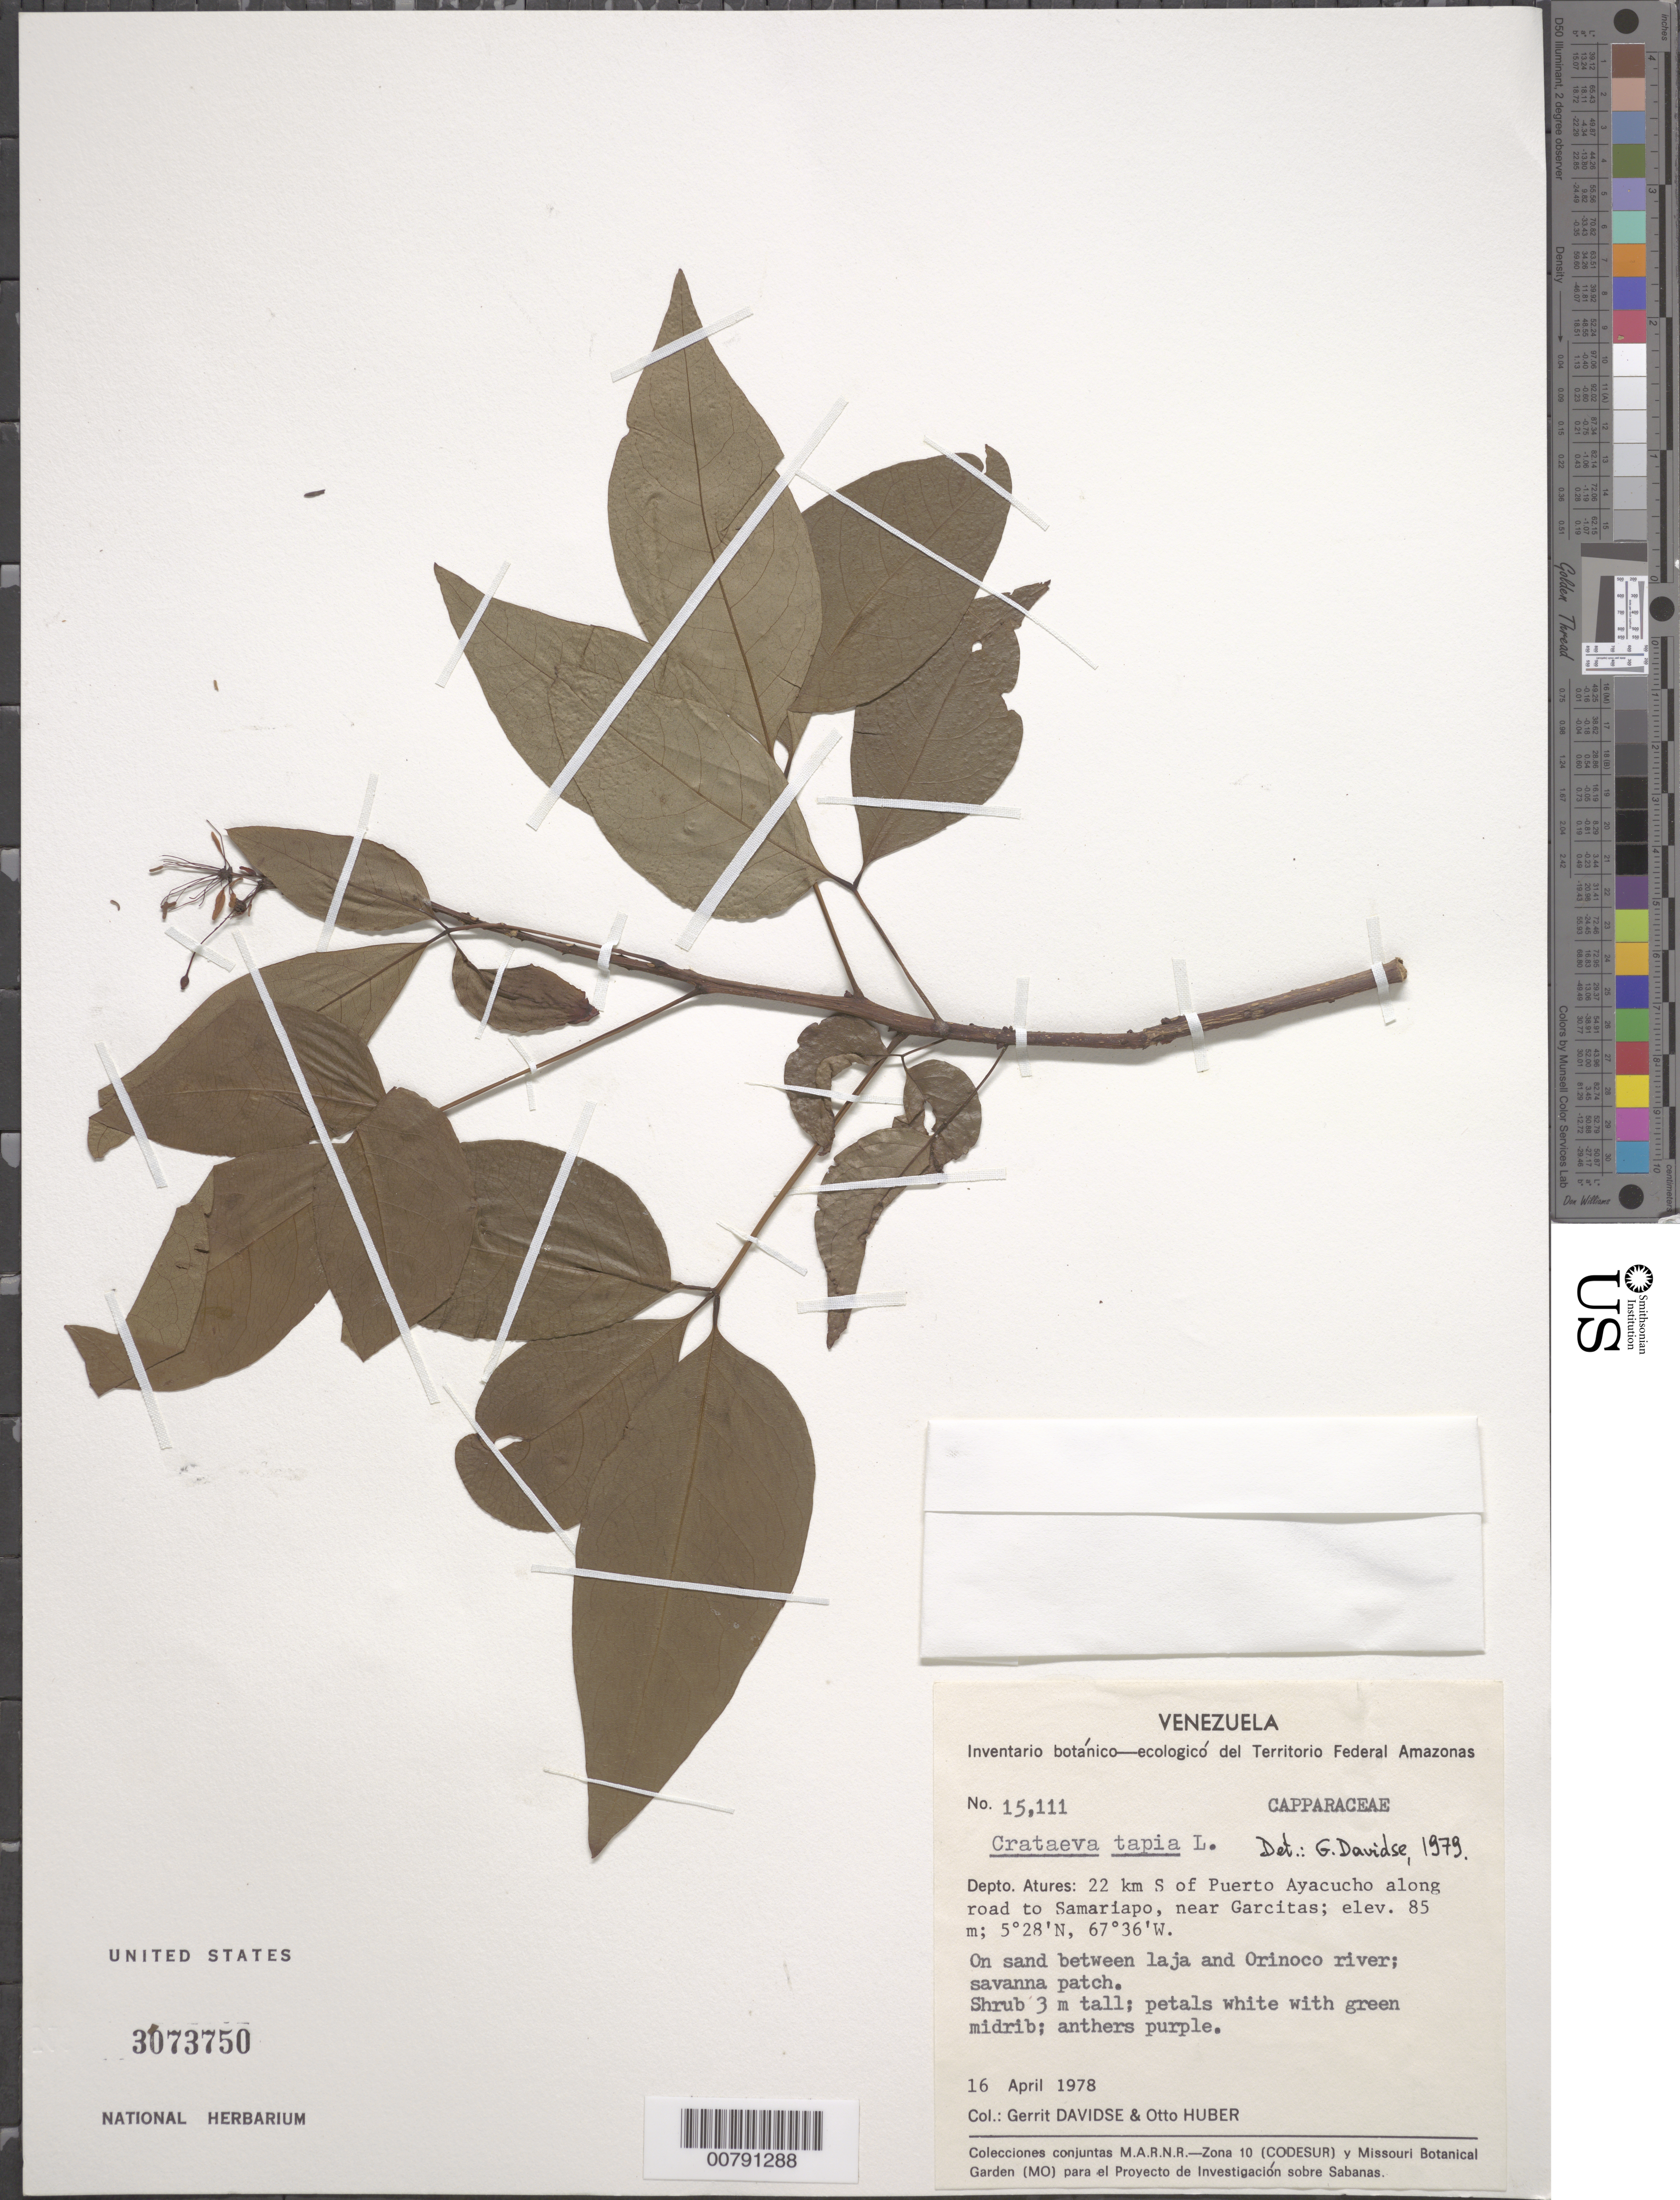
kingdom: Plantae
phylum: Tracheophyta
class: Magnoliopsida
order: Brassicales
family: Capparaceae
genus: Crateva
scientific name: Crateva tapia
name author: L.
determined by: Davidse, Gerrit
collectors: G. Davidse & O. Huber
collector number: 15111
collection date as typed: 16-Apr-78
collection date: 1978-04-16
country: Venezuela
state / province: Amazonas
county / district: Atures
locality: Puerto Ayacucho, 22 km S of along road to Samariapo, near Garcitas, Río Orinoco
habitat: Sand between laja and Orinoco river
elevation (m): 85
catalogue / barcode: US 3073750